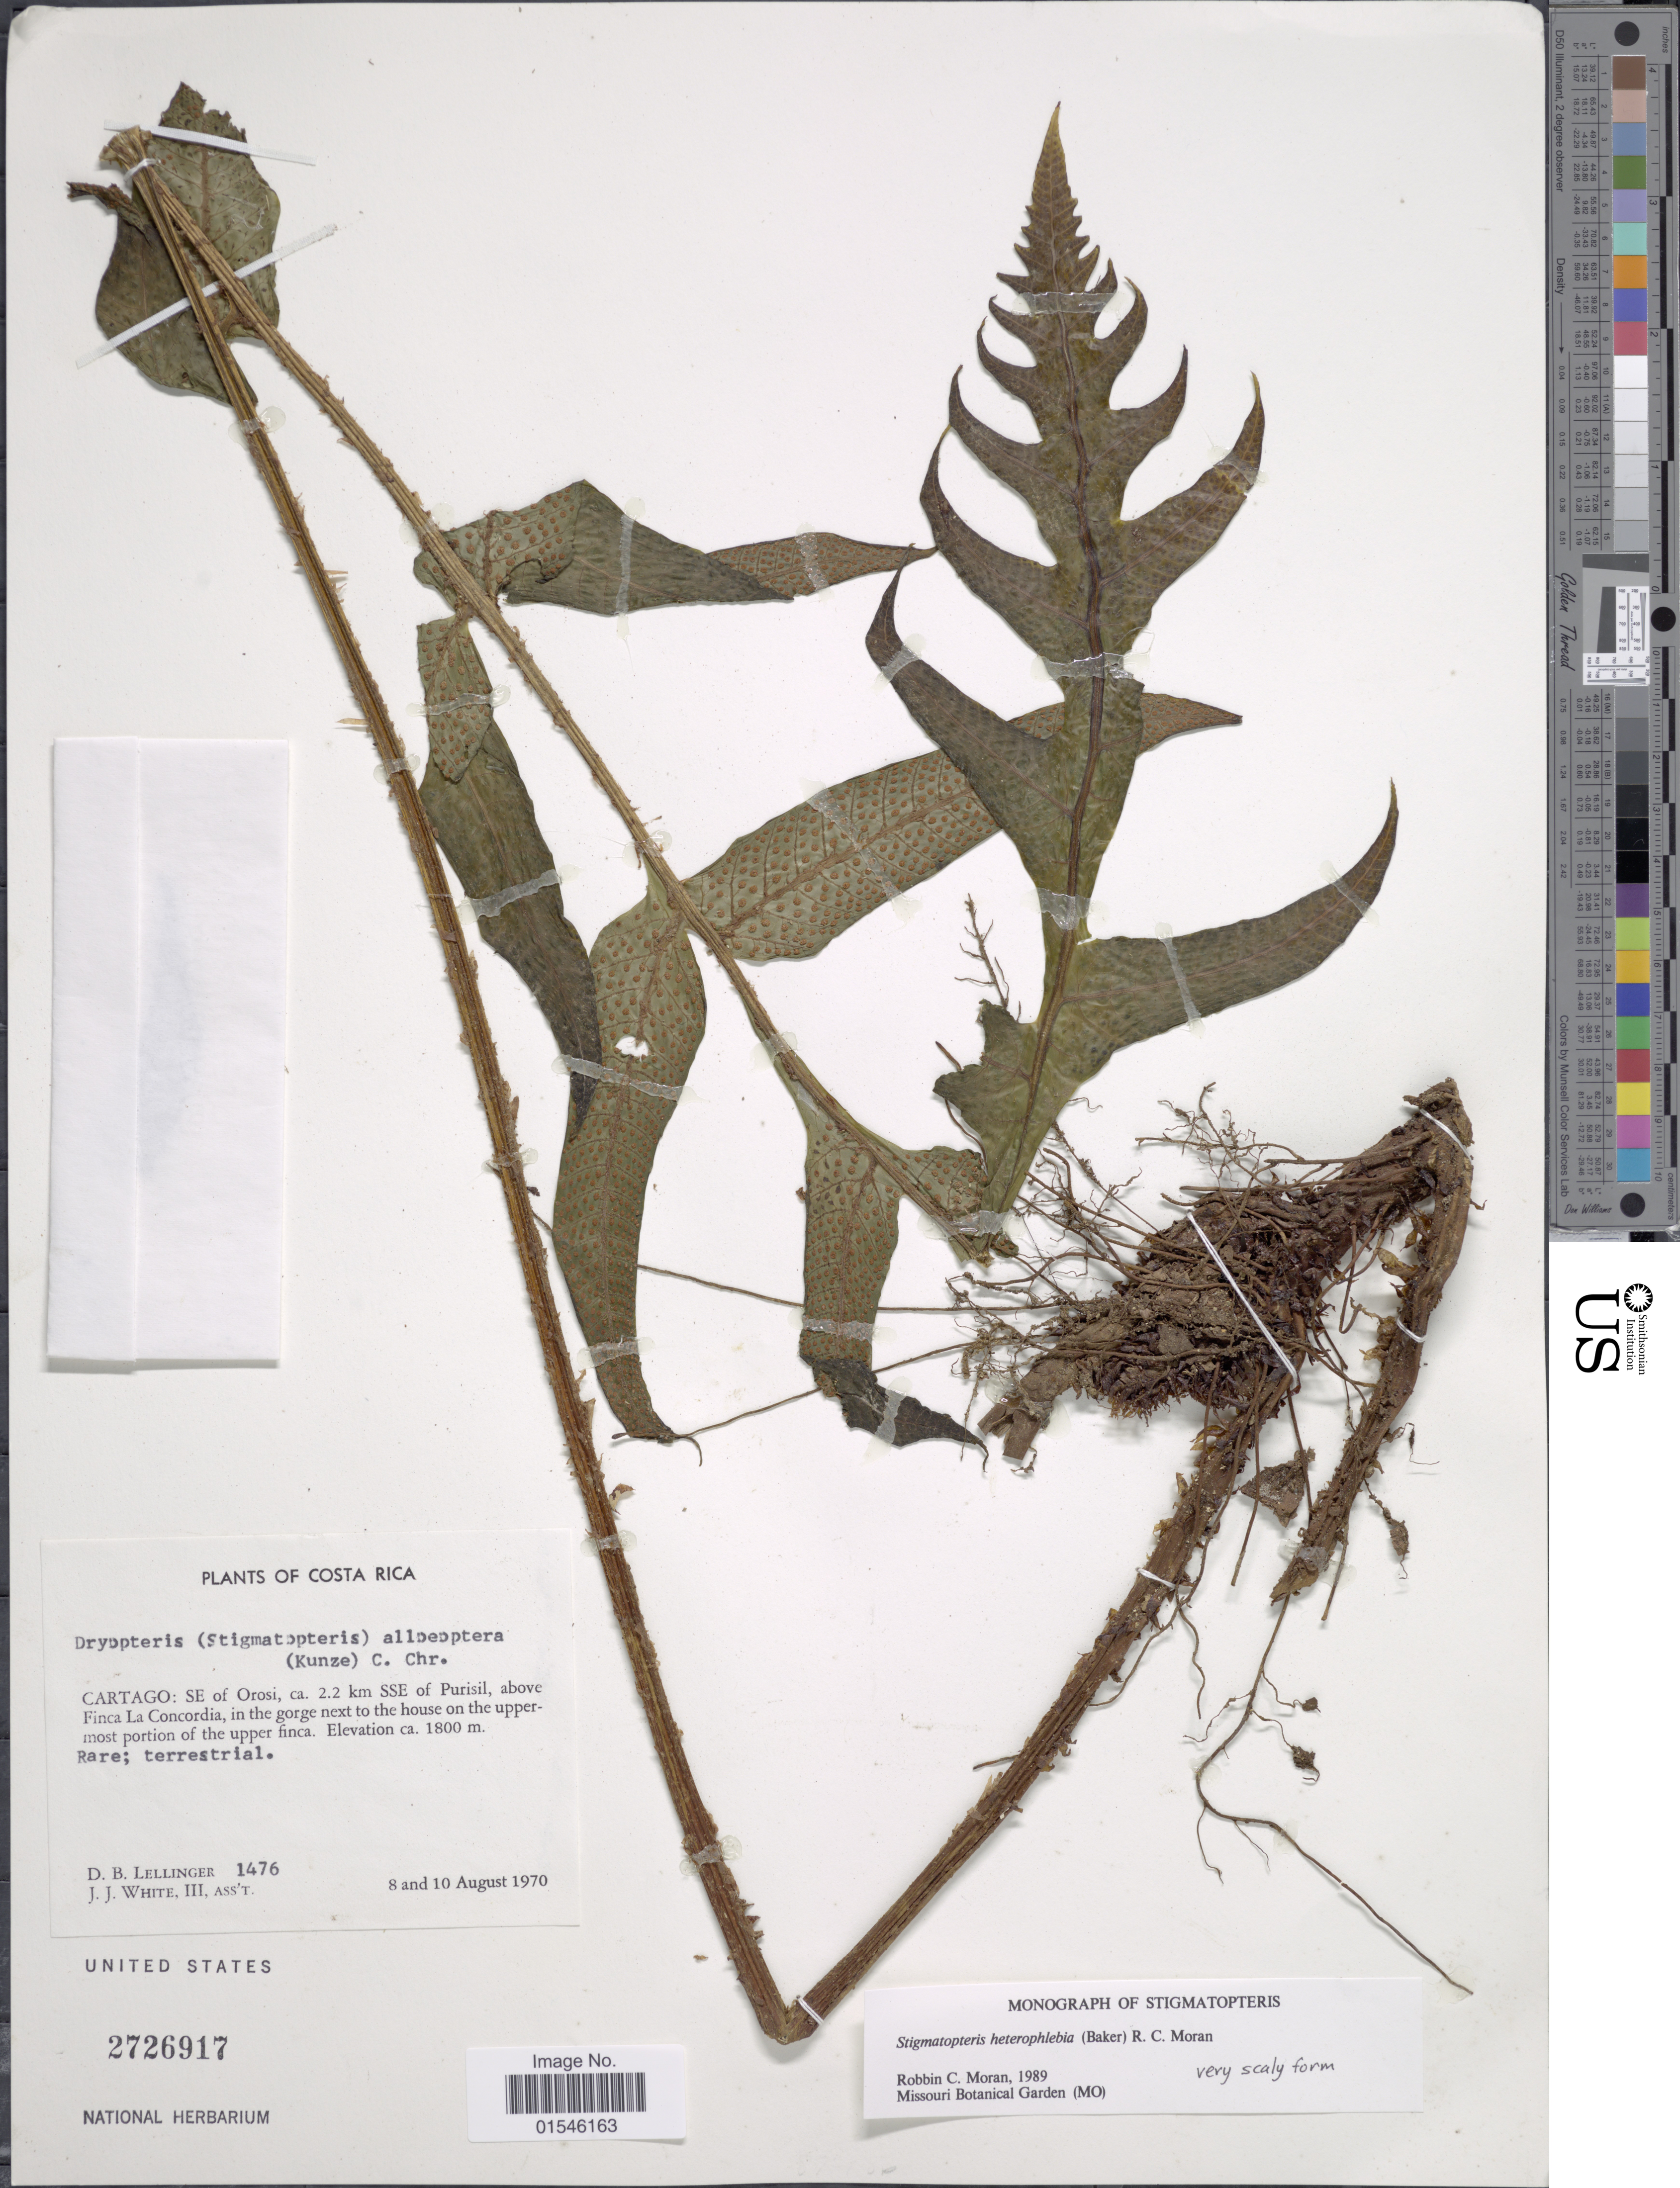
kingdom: Plantae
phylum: Tracheophyta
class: Polypodiopsida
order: Polypodiales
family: Dryopteridaceae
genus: Stigmatopteris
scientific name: Stigmatopteris heterophlebia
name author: (Baker) R.C. Moran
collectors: D. B. Lellinger & J. J. White III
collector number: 1476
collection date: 1970-08-08/1970-08-10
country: Costa Rica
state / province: Cartago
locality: SE of Orosi, ca. 2.2 km SSE of Purisil, above Finca La Concordia, in the gorge next to the house on the uppermost portion of the upper finca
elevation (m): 1800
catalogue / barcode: US 2726917